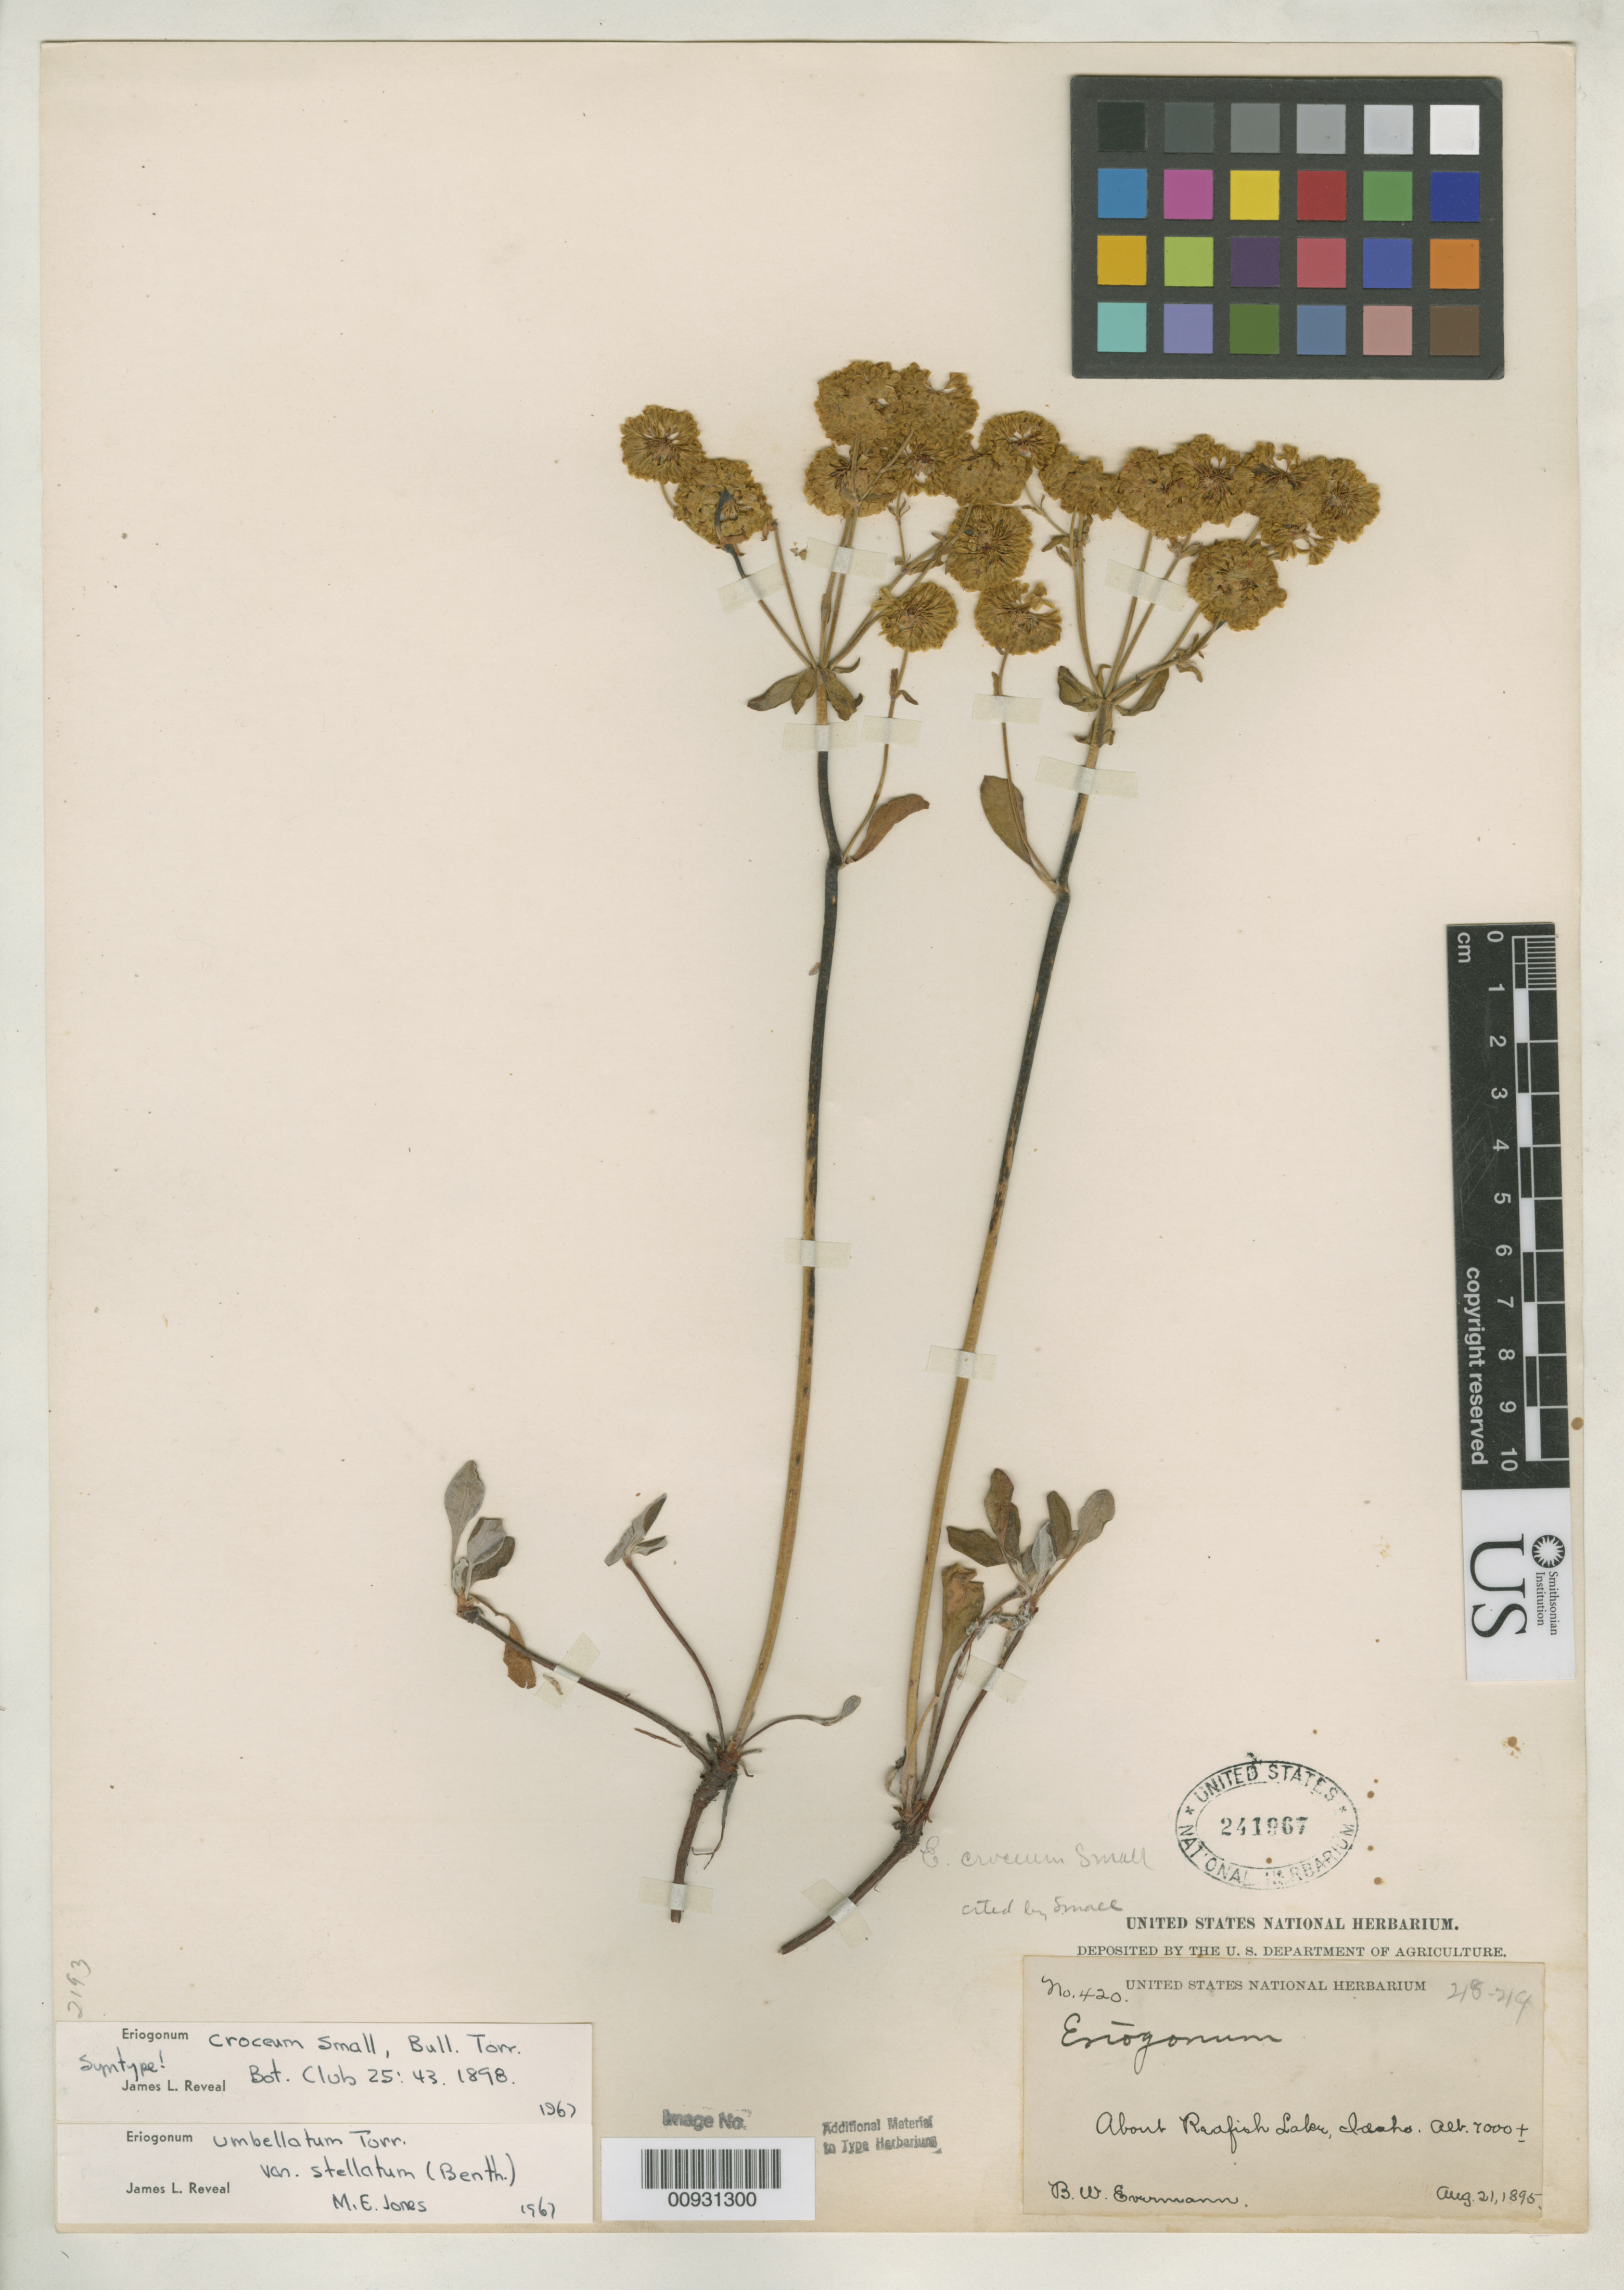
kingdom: Plantae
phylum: Tracheophyta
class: Magnoliopsida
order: Caryophyllales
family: Polygonaceae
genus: Eriogonum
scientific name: Eriogonum croceum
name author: Small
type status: Syntype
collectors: B. W. Evermann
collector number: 420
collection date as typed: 21 Aug 1895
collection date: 1895-08-21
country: United States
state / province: Idaho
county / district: Custer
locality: About Redfish Lake.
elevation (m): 2134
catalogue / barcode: US 241967